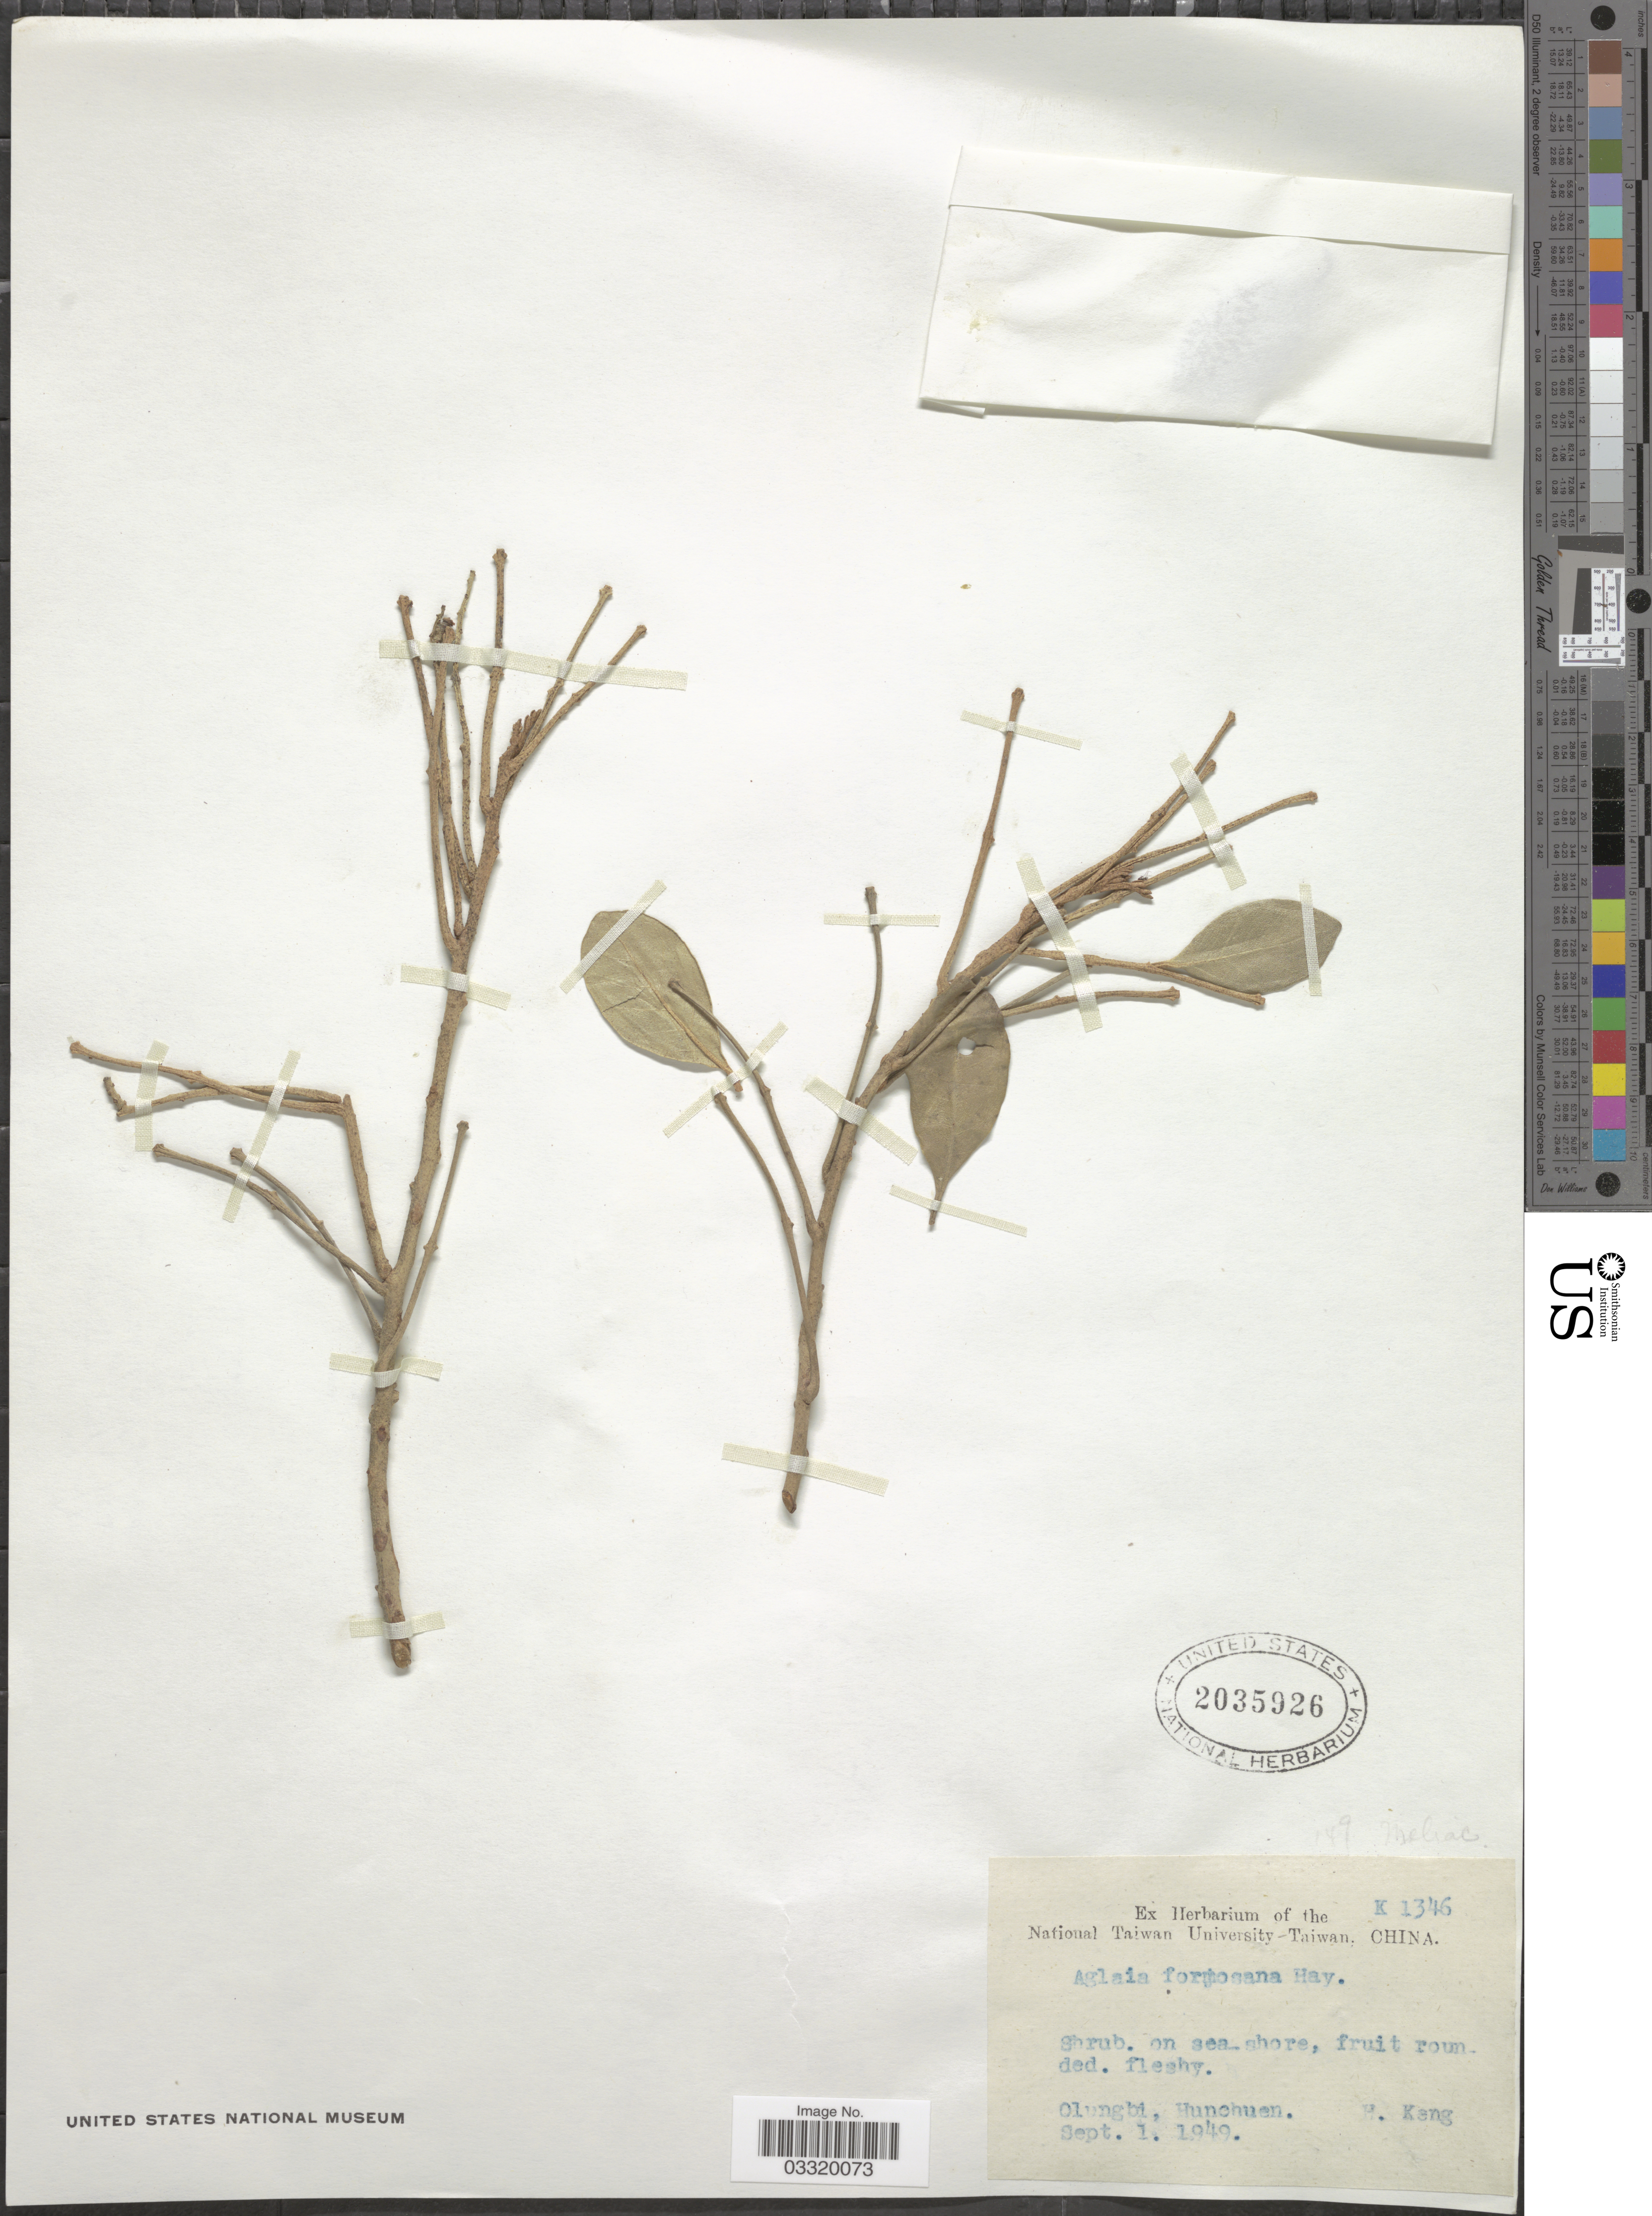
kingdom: Plantae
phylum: Tracheophyta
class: Magnoliopsida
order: Sapindales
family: Meliaceae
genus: Aglaia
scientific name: Aglaia elaeagnoidea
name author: (A. Juss.) Benth.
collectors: H. Keng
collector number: K1346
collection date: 1949-09-01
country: China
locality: Olungbi, Hunchuen.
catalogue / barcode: US 2035926